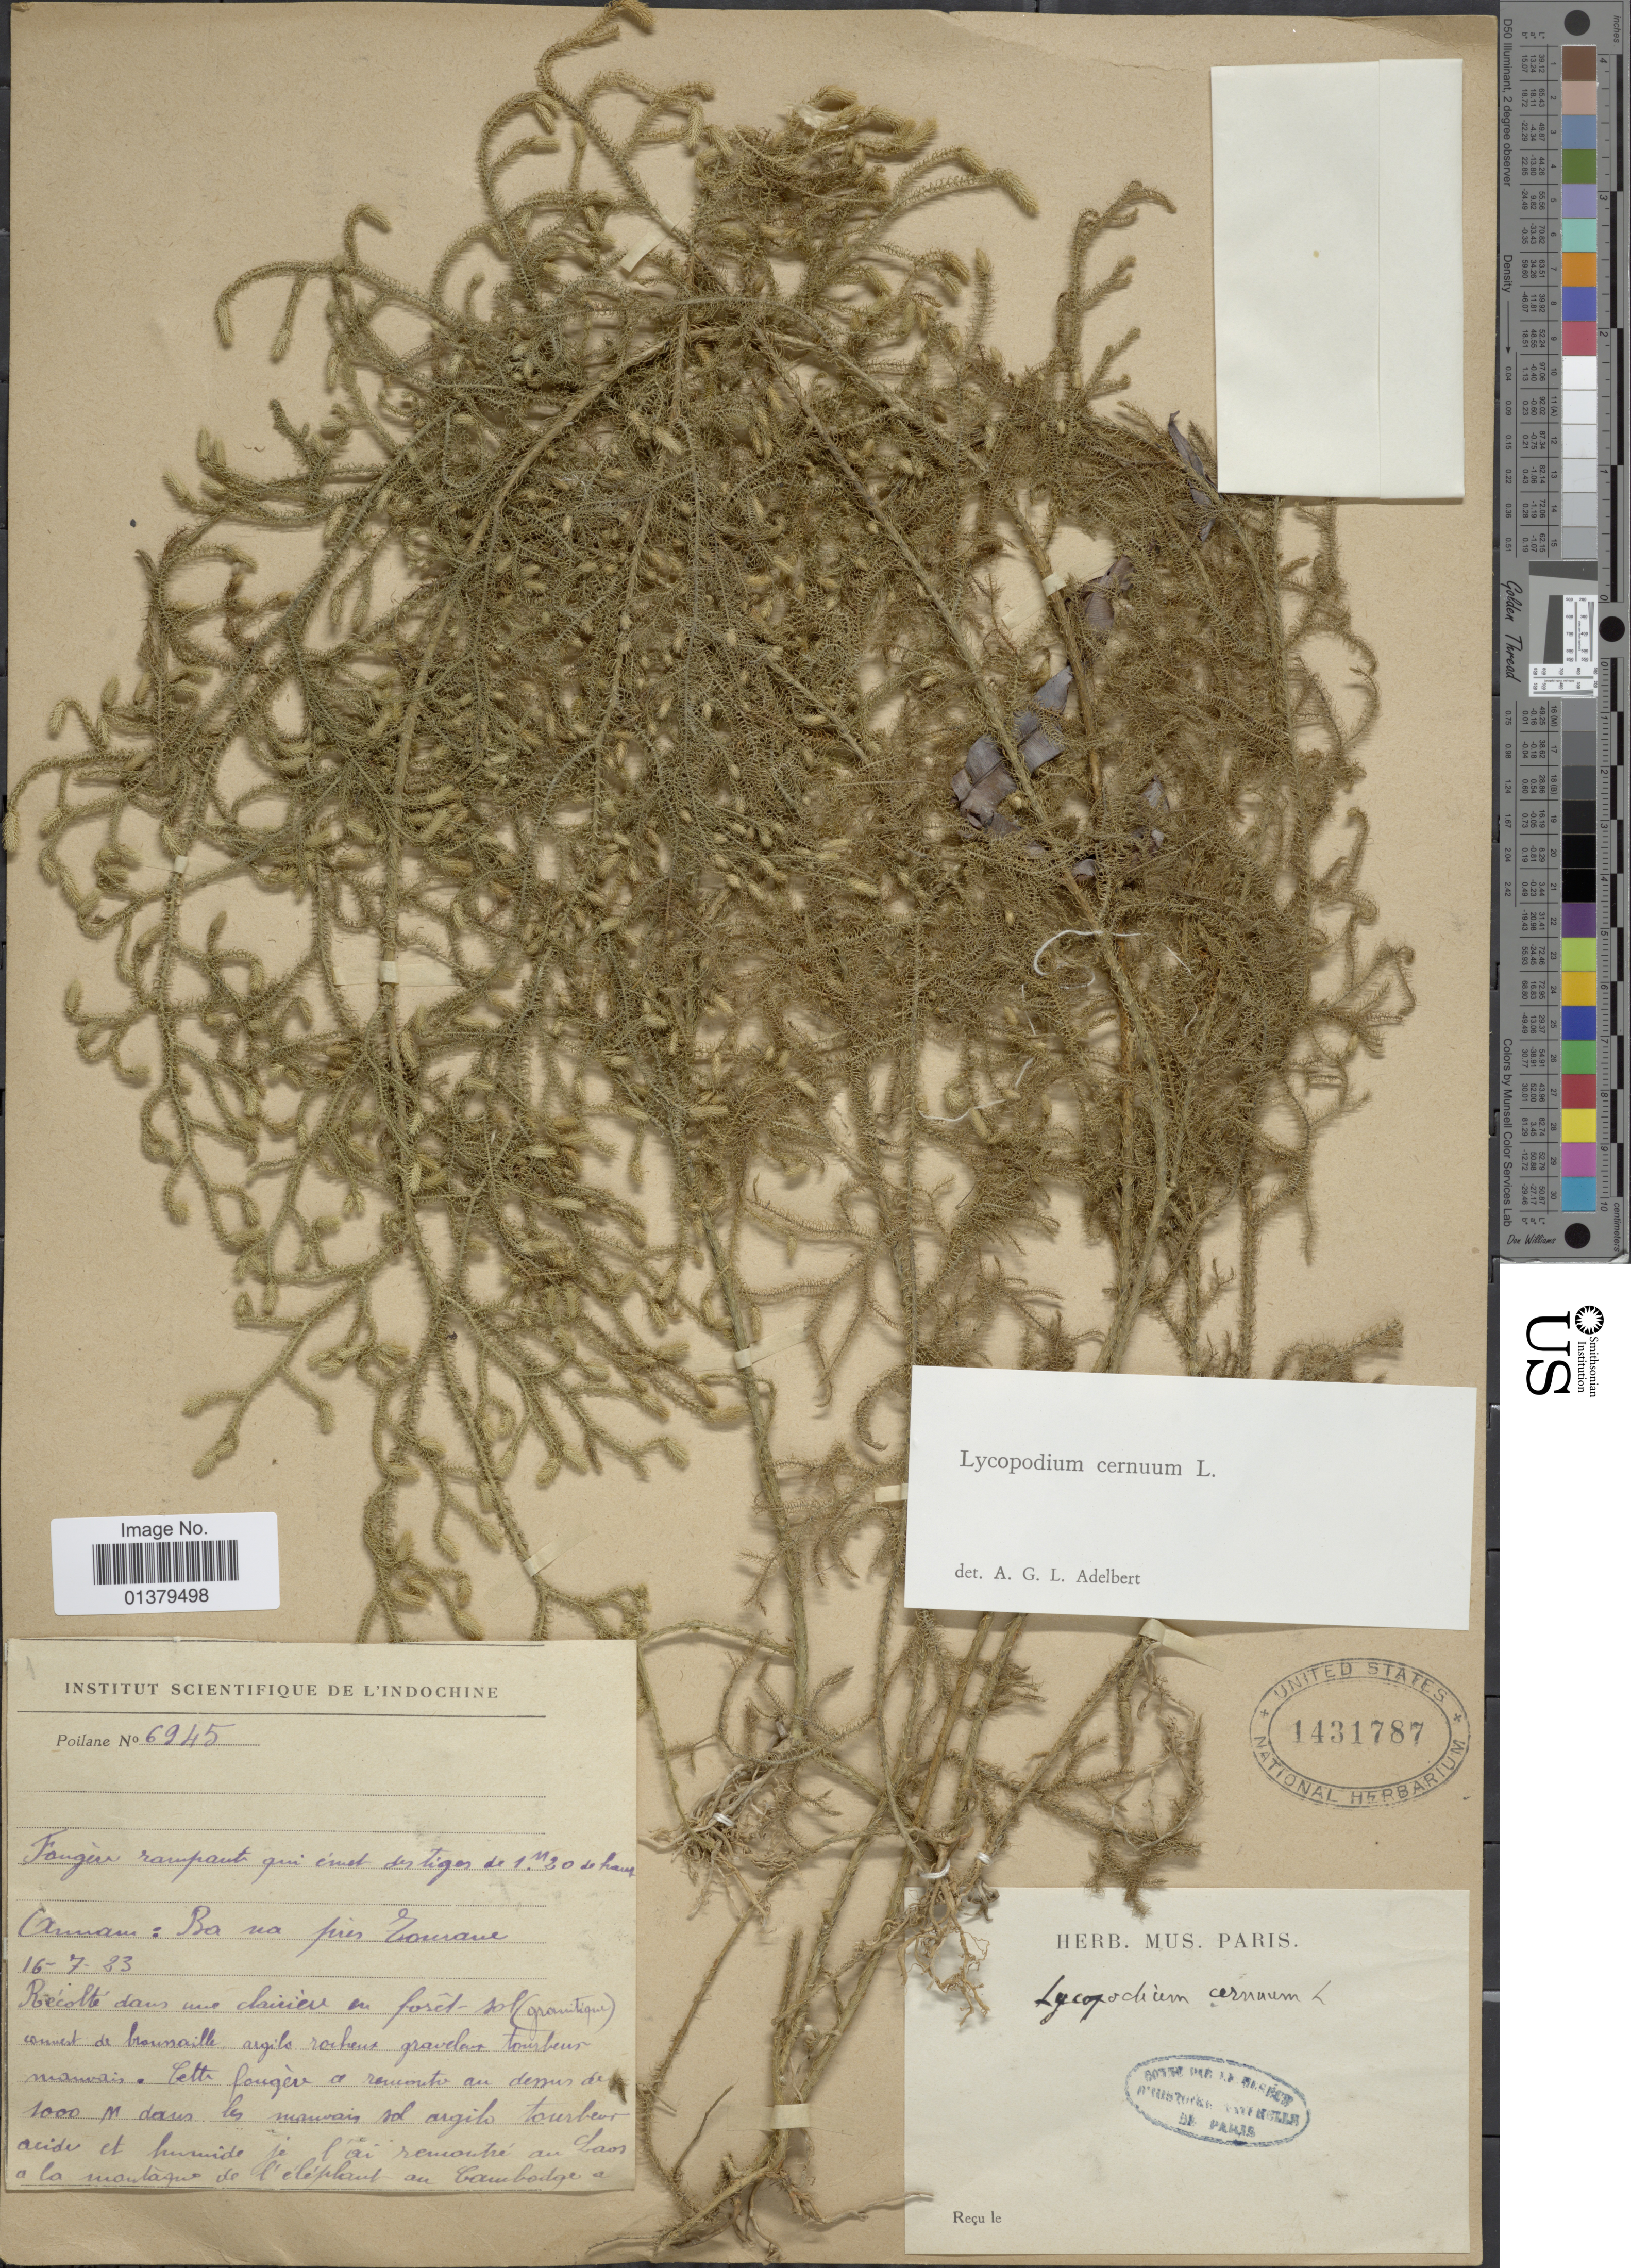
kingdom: Plantae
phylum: Tracheophyta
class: Lycopodiopsida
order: Lycopodiales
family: Lycopodiaceae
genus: Palhinhaea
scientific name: Palhinhaea cernua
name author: (L.) Vasc. & Franco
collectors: -. Poilane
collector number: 6945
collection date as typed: Transcribed d/m/y: 16/7/33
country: Vietnam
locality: Annam: Ba na pres Zomane [interpreted]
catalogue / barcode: US 1431787